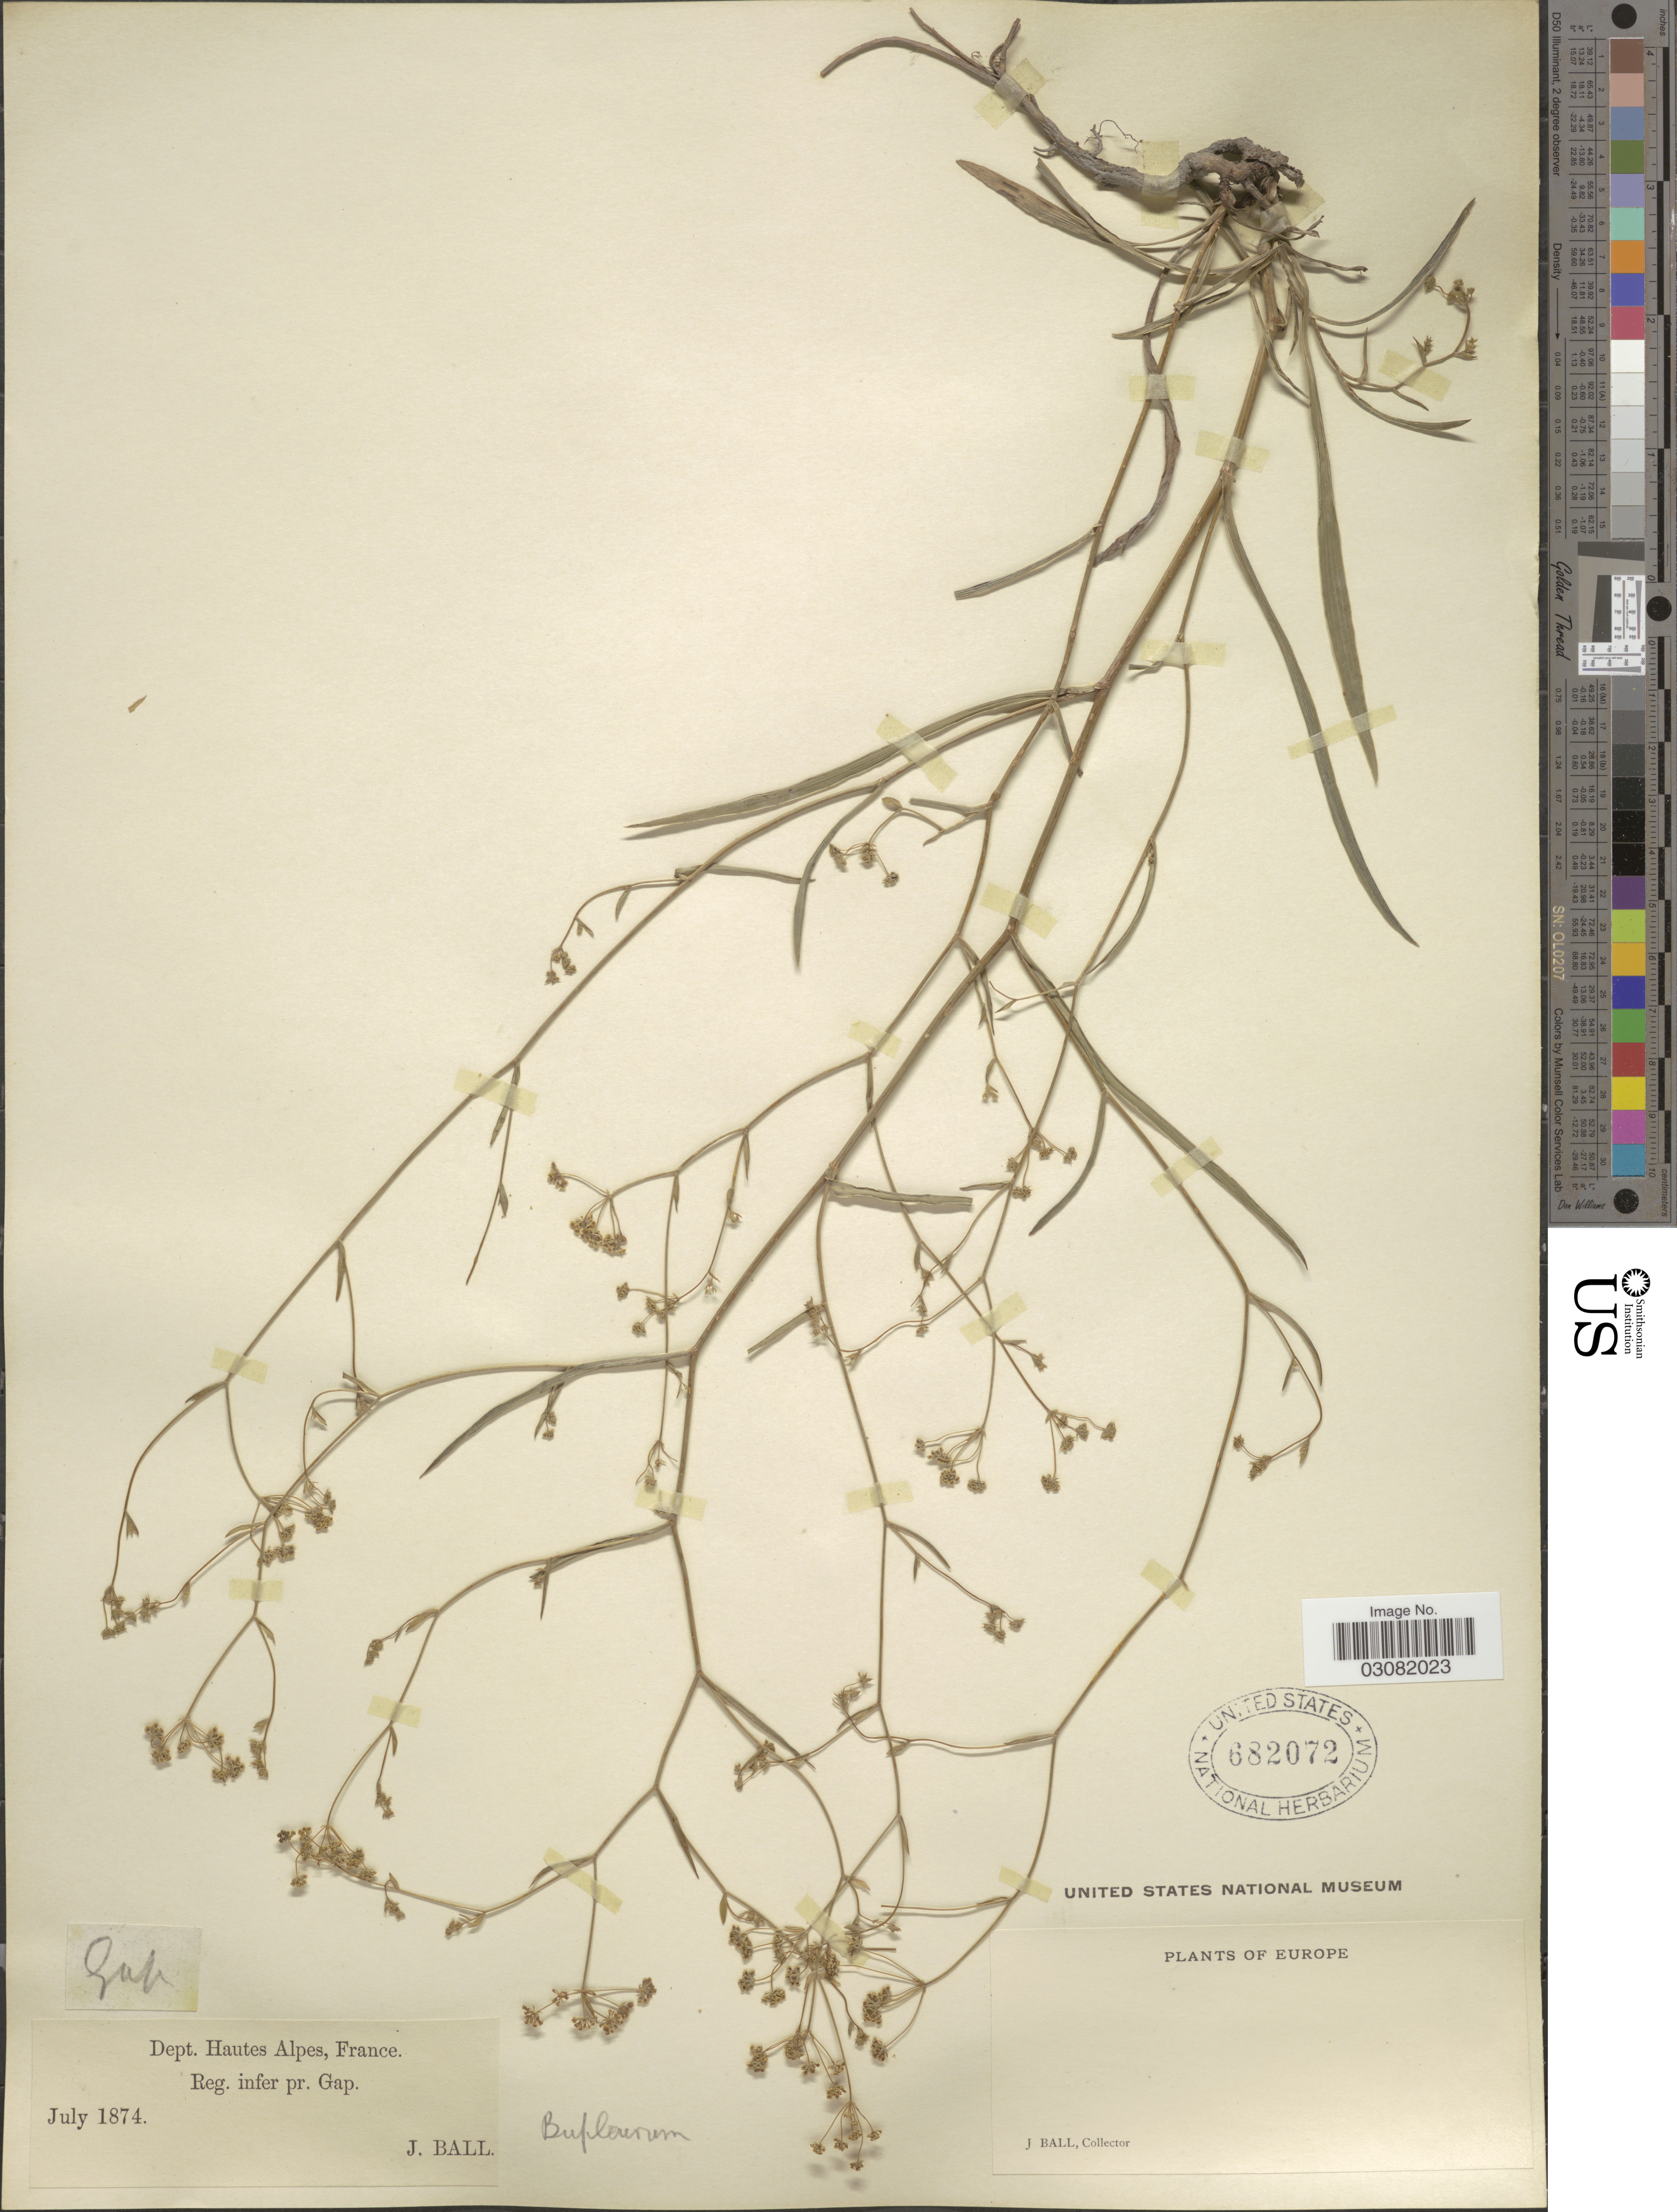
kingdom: Plantae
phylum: Tracheophyta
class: Magnoliopsida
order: Apiales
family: Apiaceae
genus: Bupleurum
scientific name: Bupleurum sp.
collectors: J. Ball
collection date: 1874-07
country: France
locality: Dept. Hautes Alpes. Reg. infer pr. Gap. Europe.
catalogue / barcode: US 682072